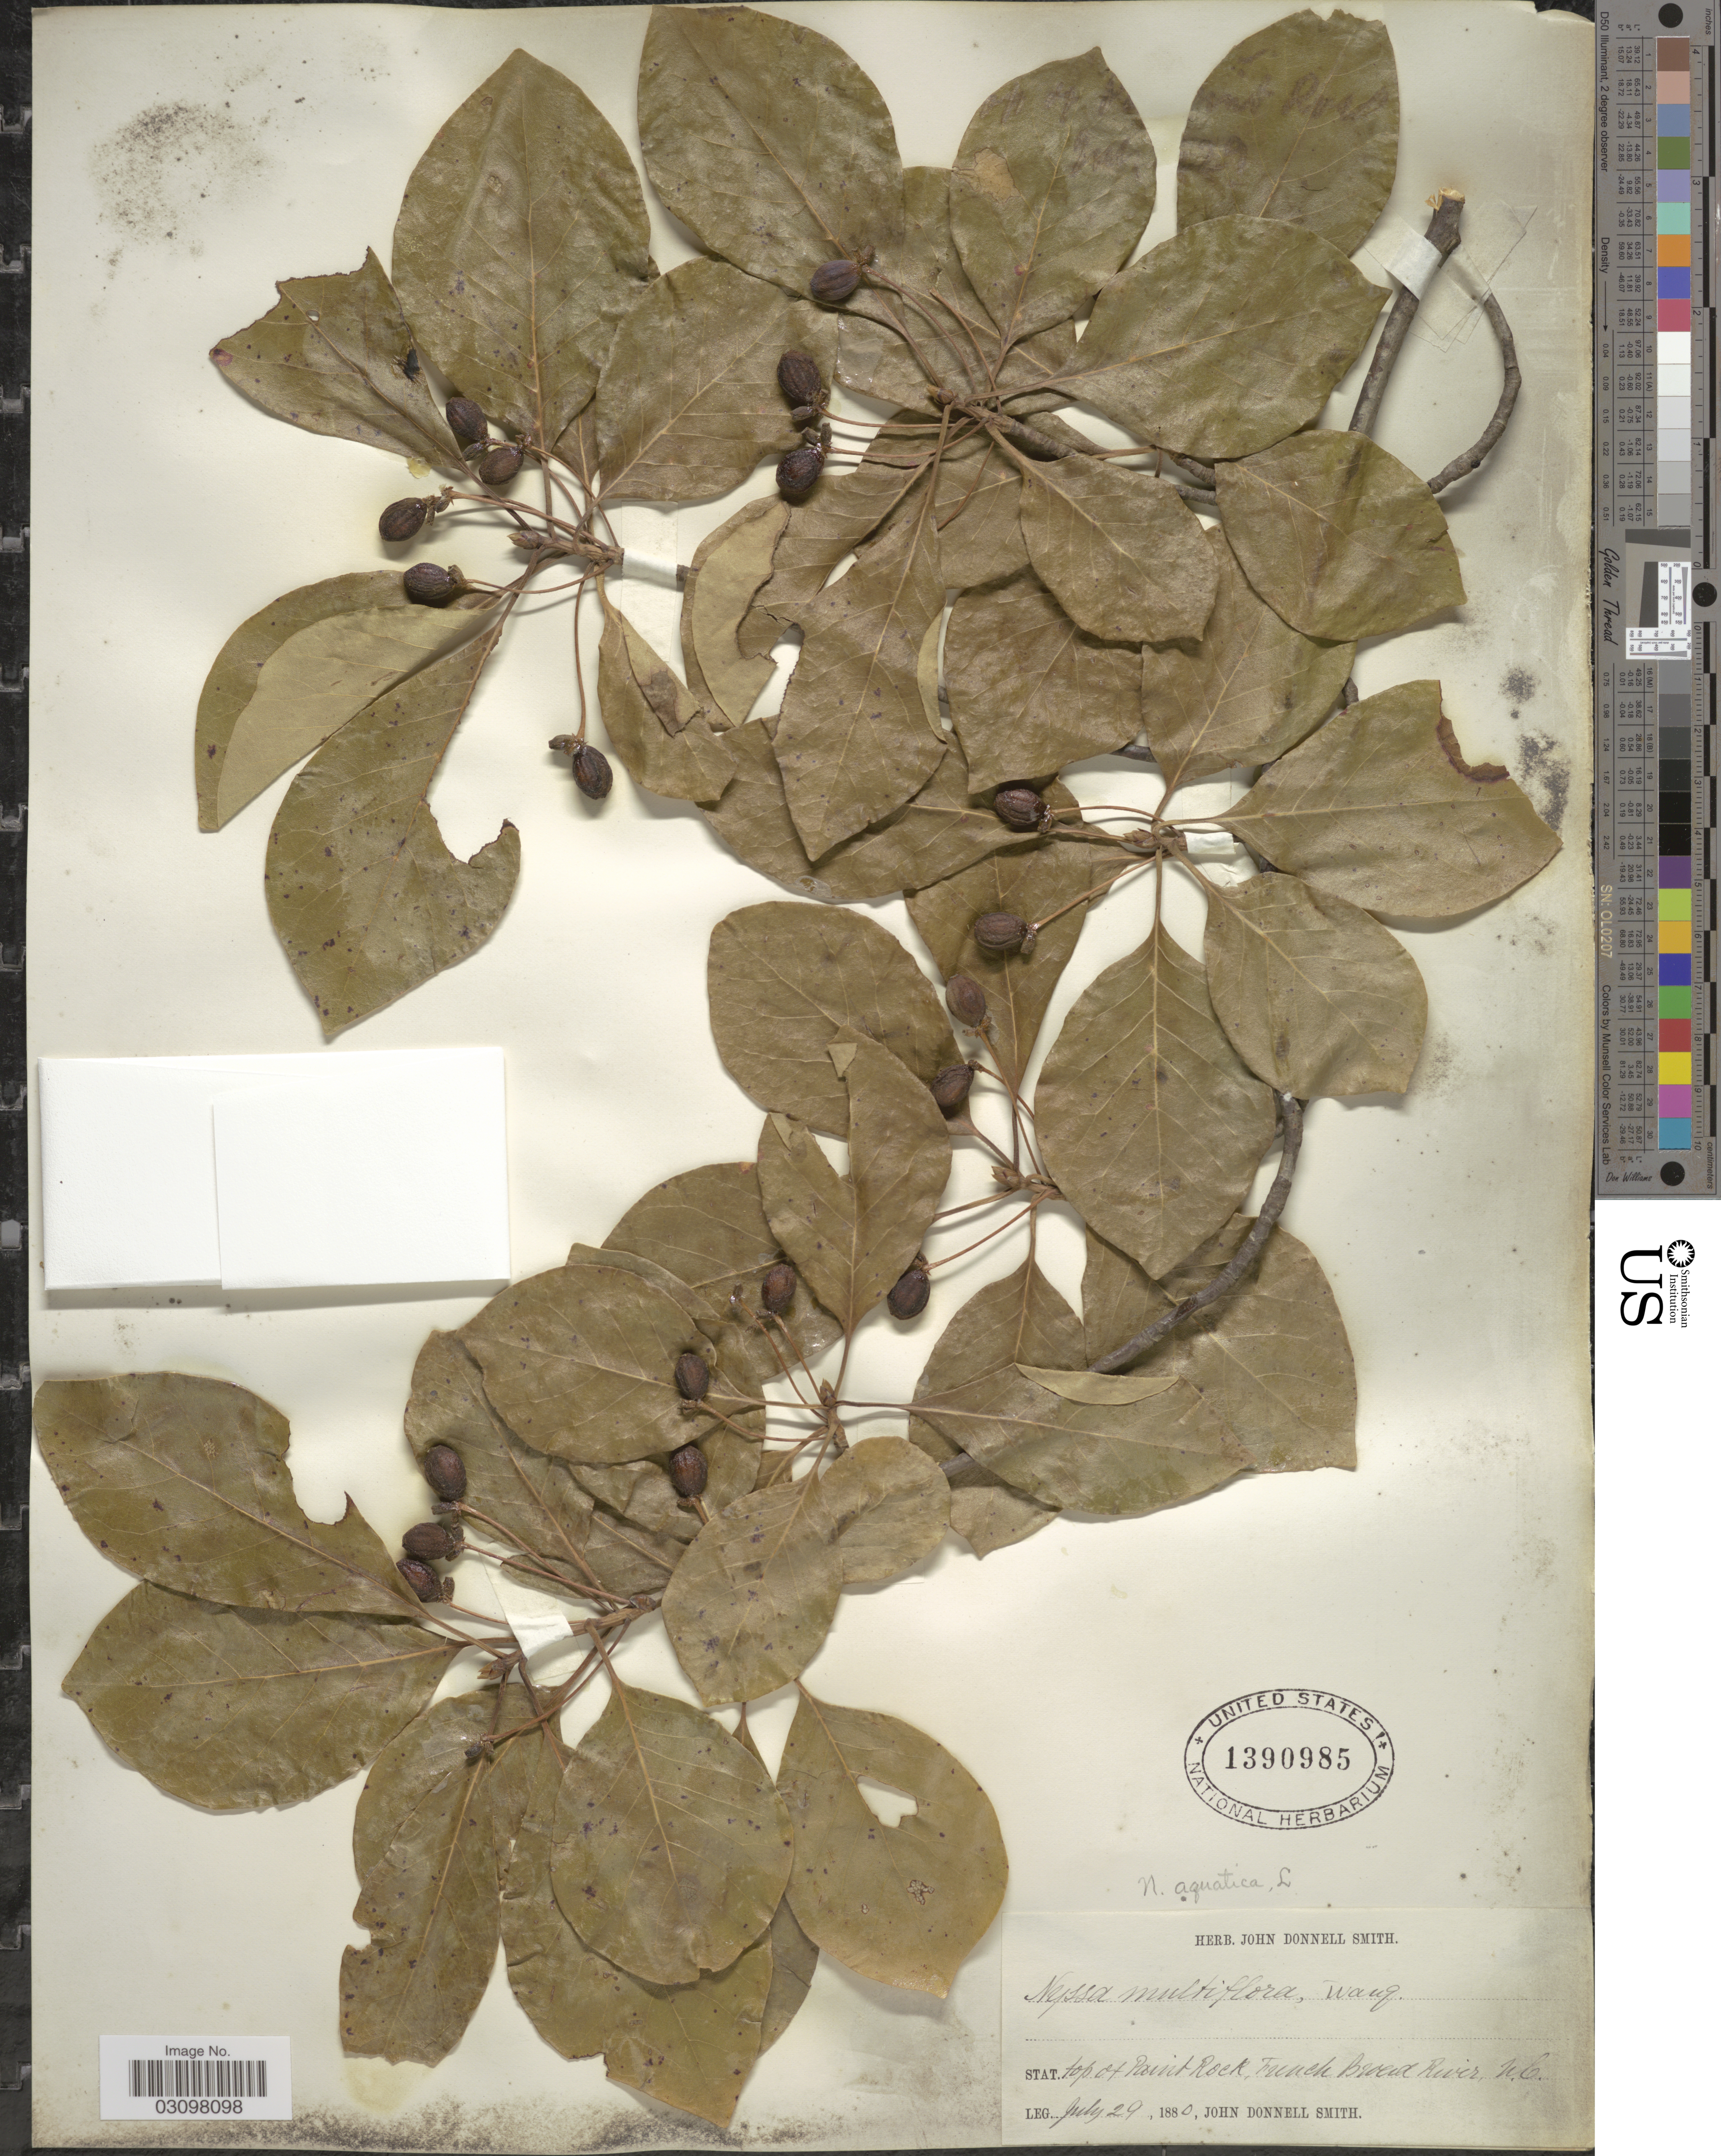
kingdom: Plantae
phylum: Tracheophyta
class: Magnoliopsida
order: Cornales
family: Nyssaceae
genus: Nyssa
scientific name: Nyssa sylvatica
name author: Marshall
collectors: J. Donnell Smith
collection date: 1880-07-29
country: United States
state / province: North Carolina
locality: Stat. top of Paint Rock, French Broad River.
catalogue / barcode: US 1390985